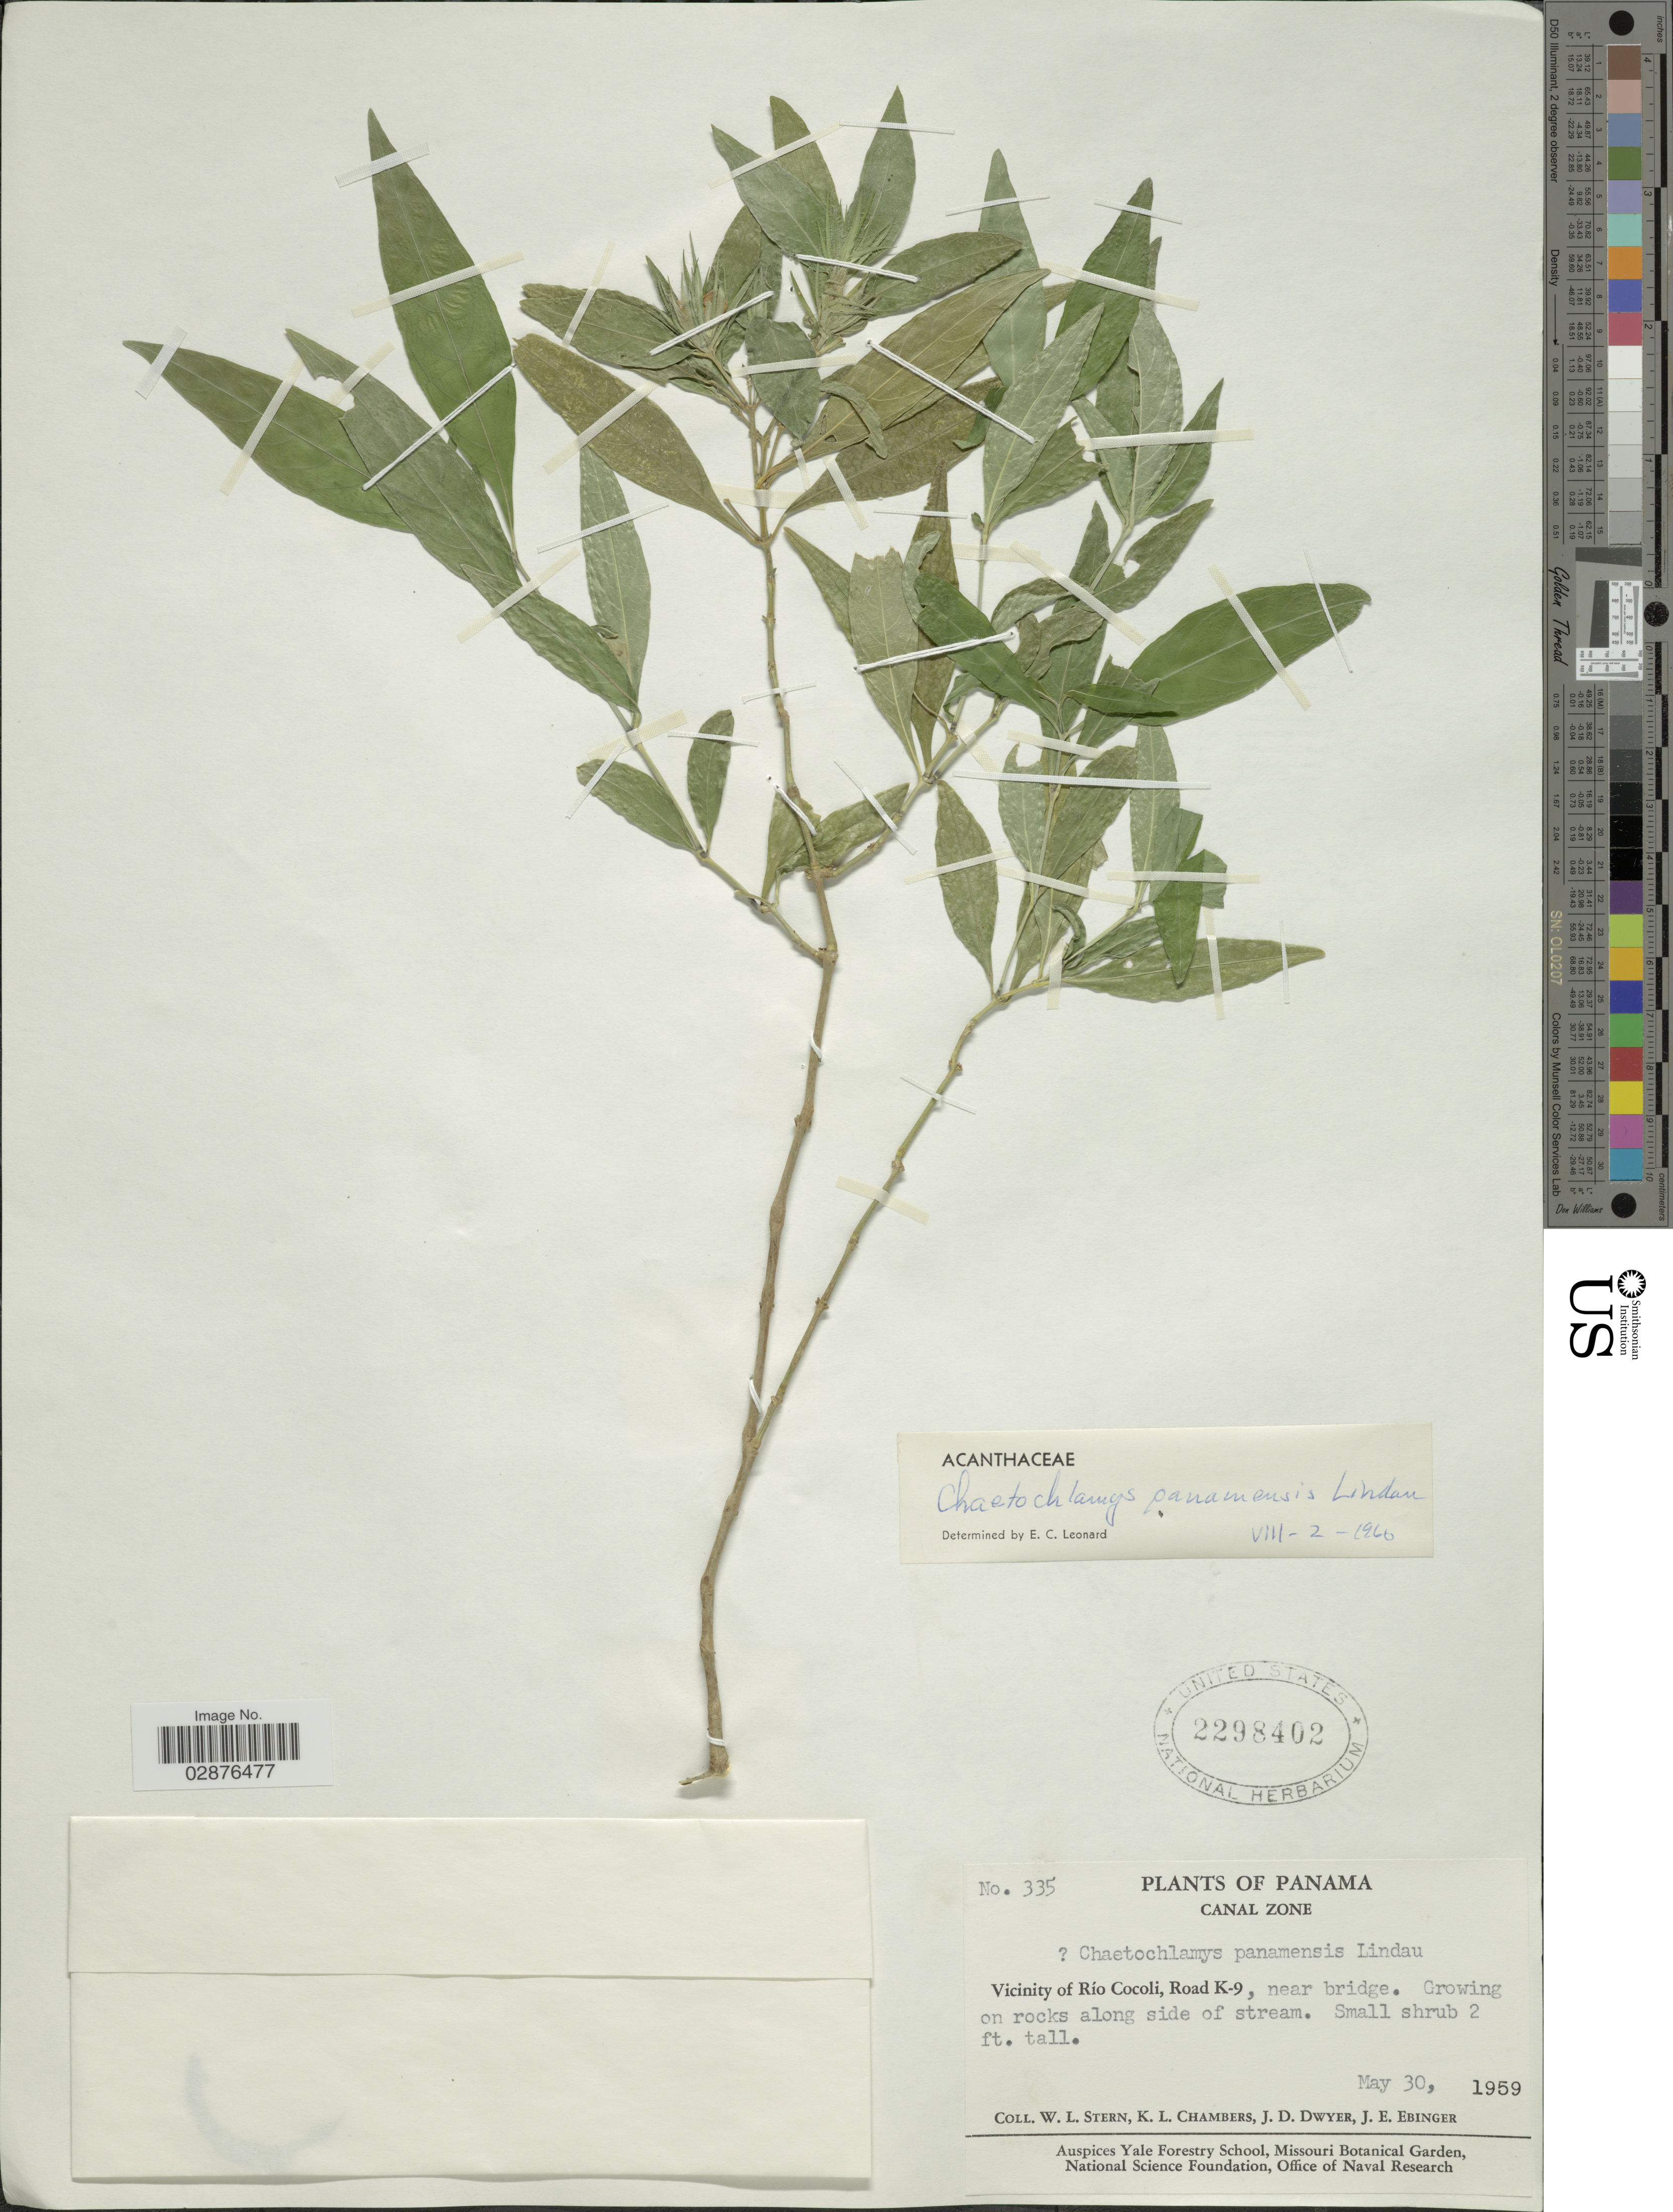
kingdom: Plantae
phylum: Tracheophyta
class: Magnoliopsida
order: Lamiales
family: Acanthaceae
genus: Justicia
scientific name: Justicia isthmensis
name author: T.F. Daniel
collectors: W. L. Stern, K. Chambers, J. D. Dwyer & J. Ebinger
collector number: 335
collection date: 1959-05-30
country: Panama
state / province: Panamá Oeste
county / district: Canal Zone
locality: Vicinity of Río Cocoli, Road K-9, near bridge.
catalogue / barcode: US 2298402